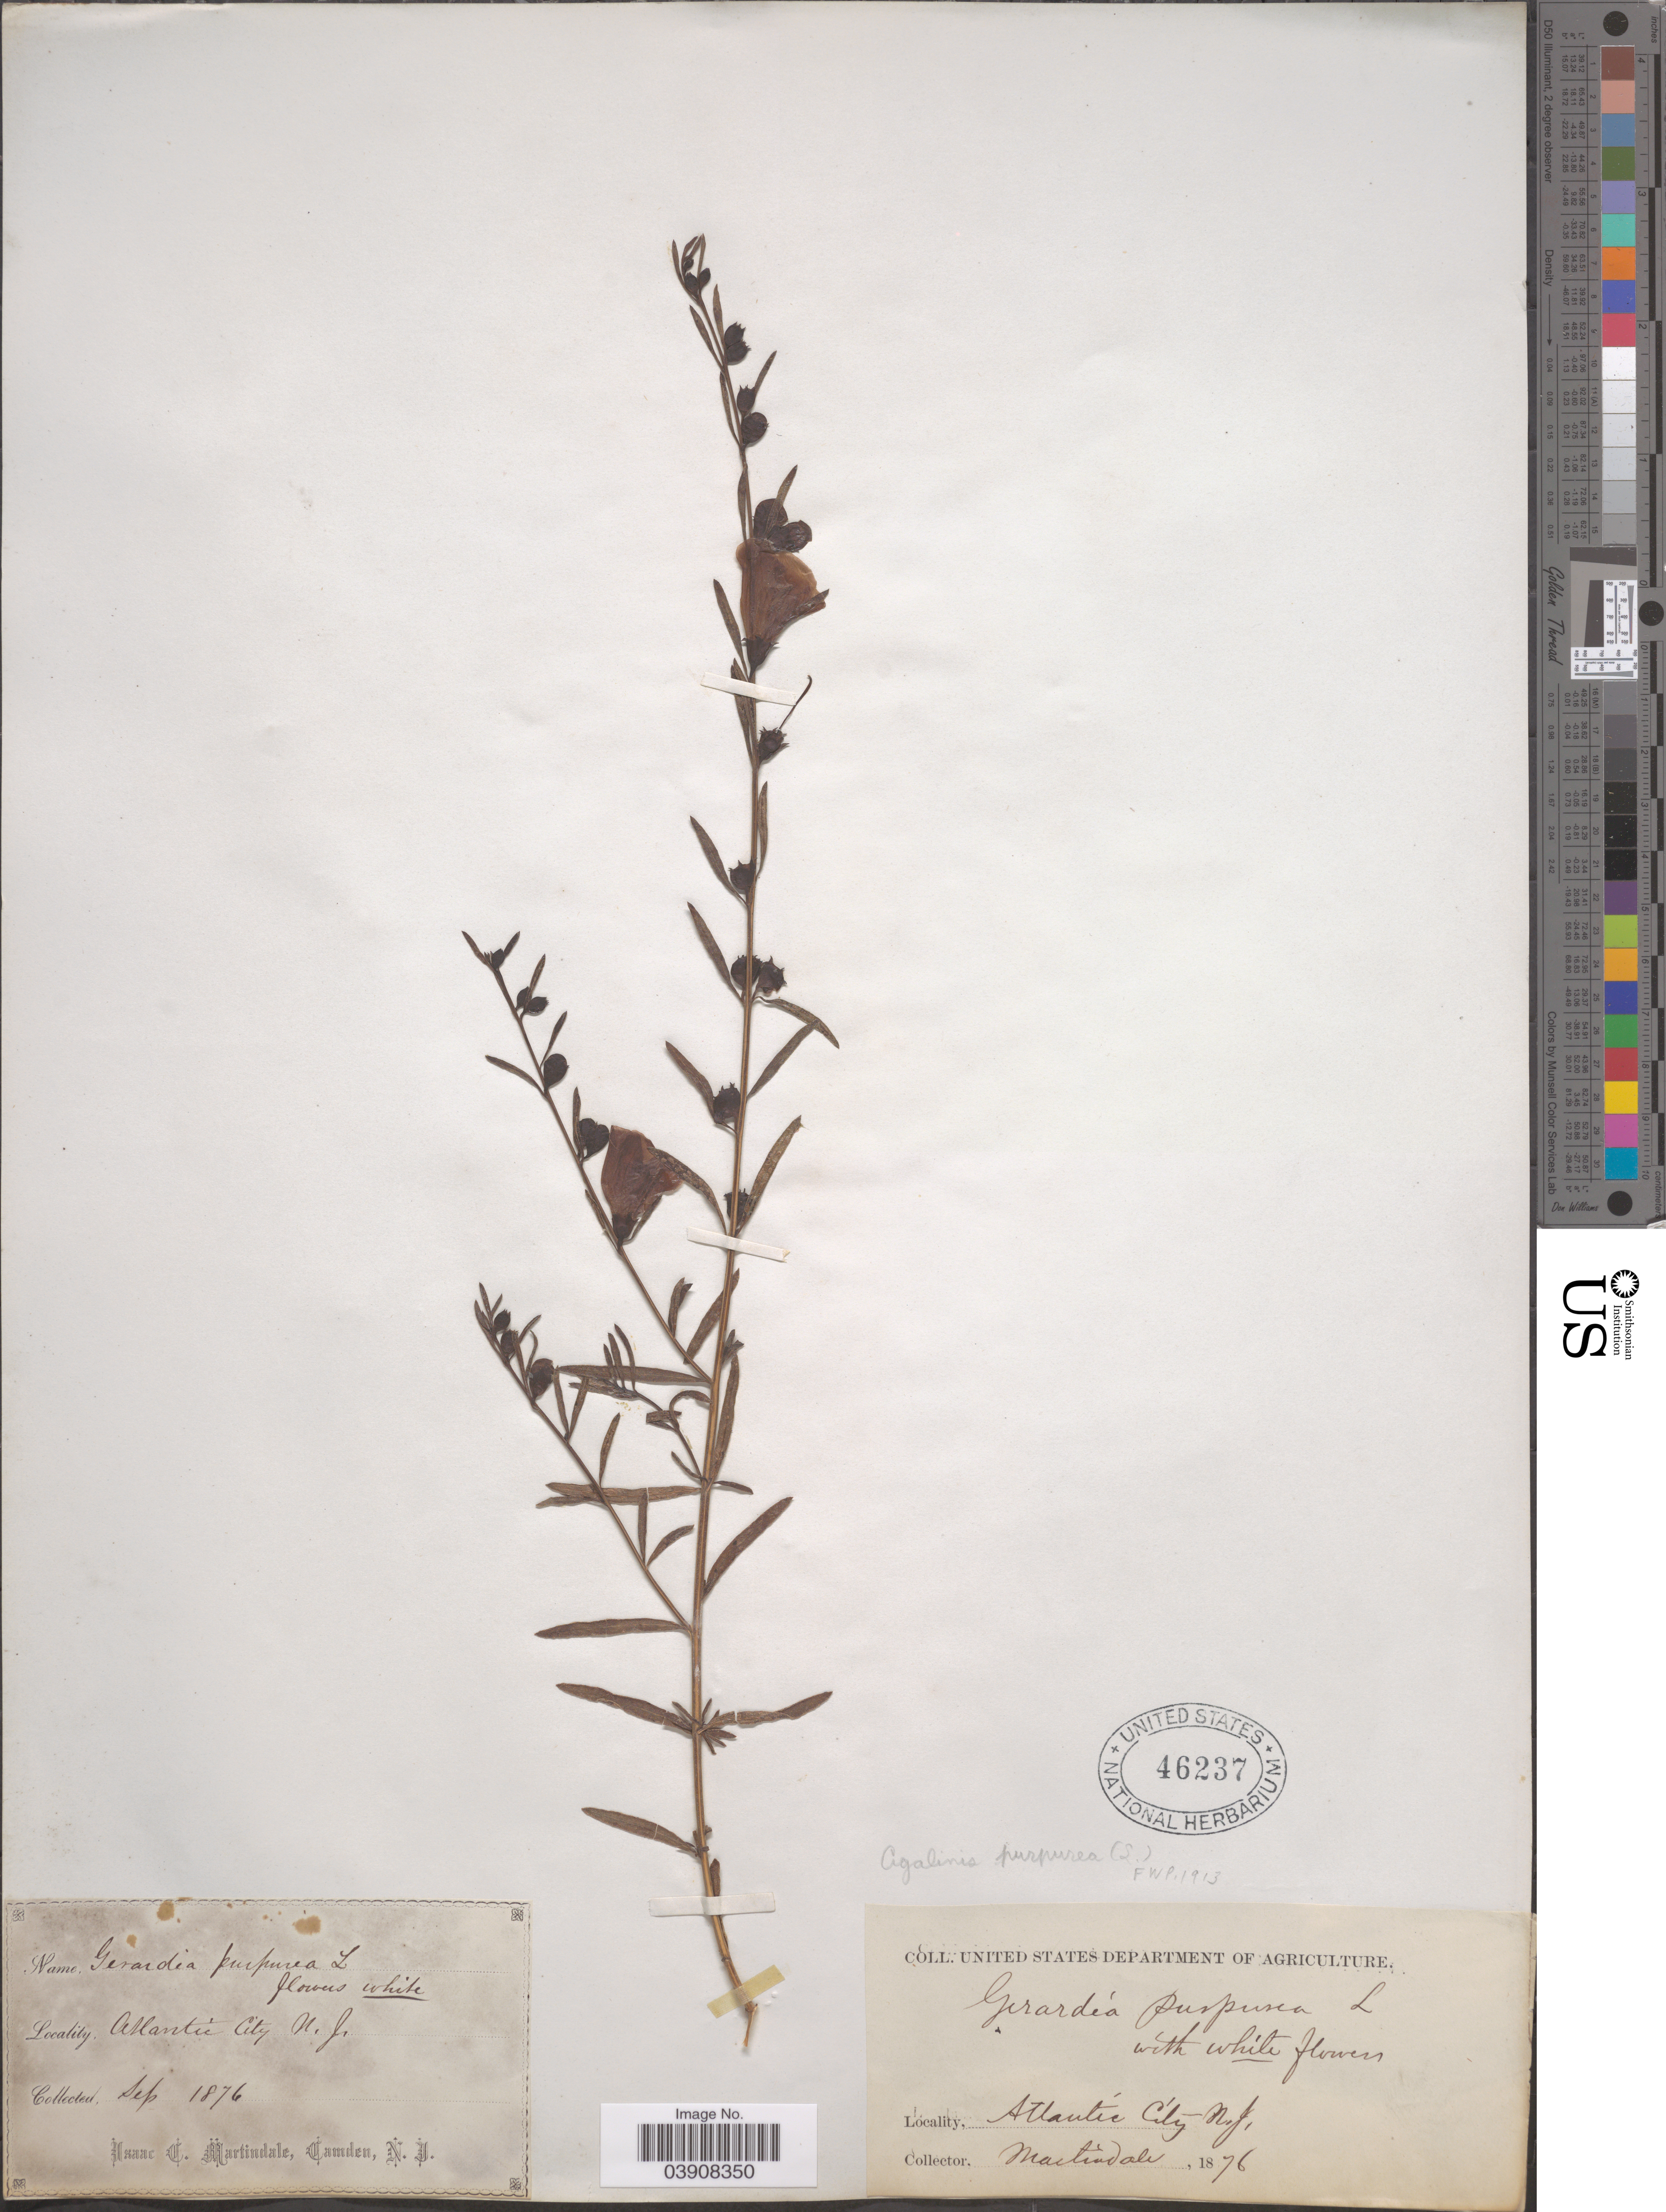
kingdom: Plantae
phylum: Tracheophyta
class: Magnoliopsida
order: Lamiales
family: Orobanchaceae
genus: Agalinis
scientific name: Agalinis purpurea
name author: (L.) Pennell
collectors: I. C. Martindale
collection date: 1876-09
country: United States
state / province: New Jersey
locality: Atlantic City.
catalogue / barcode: US 46237